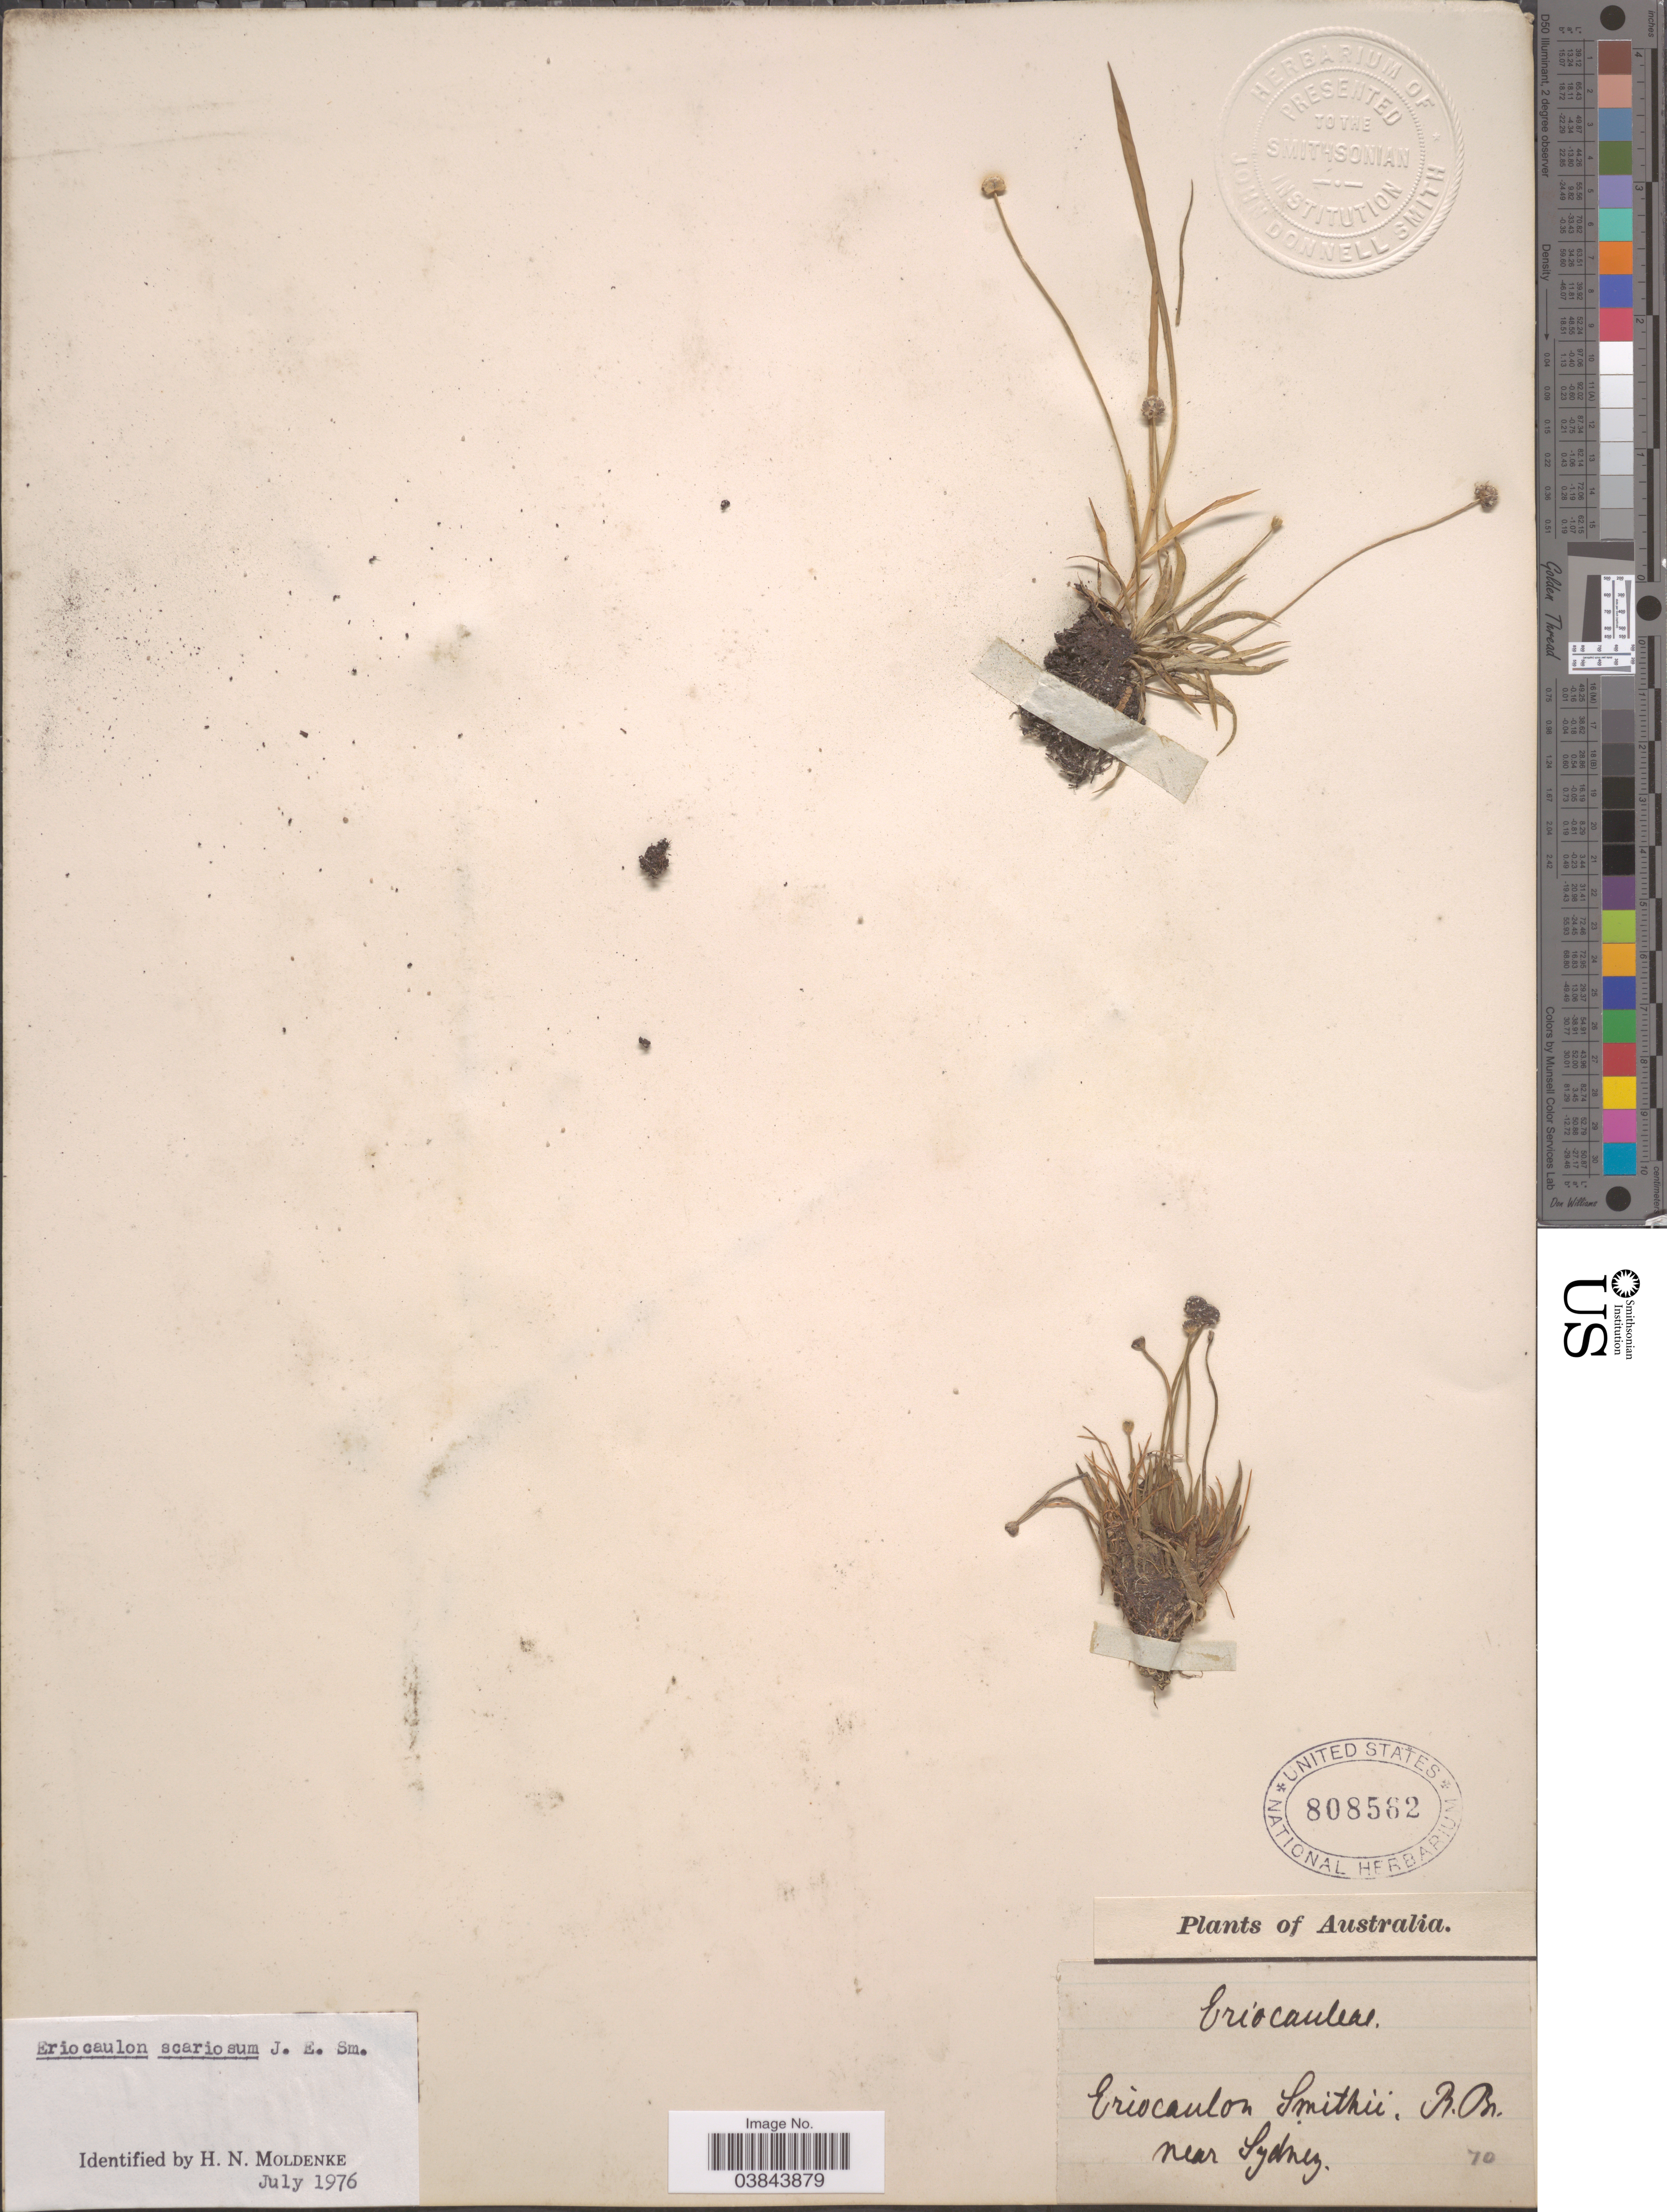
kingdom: Plantae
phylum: Tracheophyta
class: Liliopsida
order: Poales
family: Eriocaulaceae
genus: Eriocaulon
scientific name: Eriocaulon scariosum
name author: Sm.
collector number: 70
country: Australia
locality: Near Sydney.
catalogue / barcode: US 808562